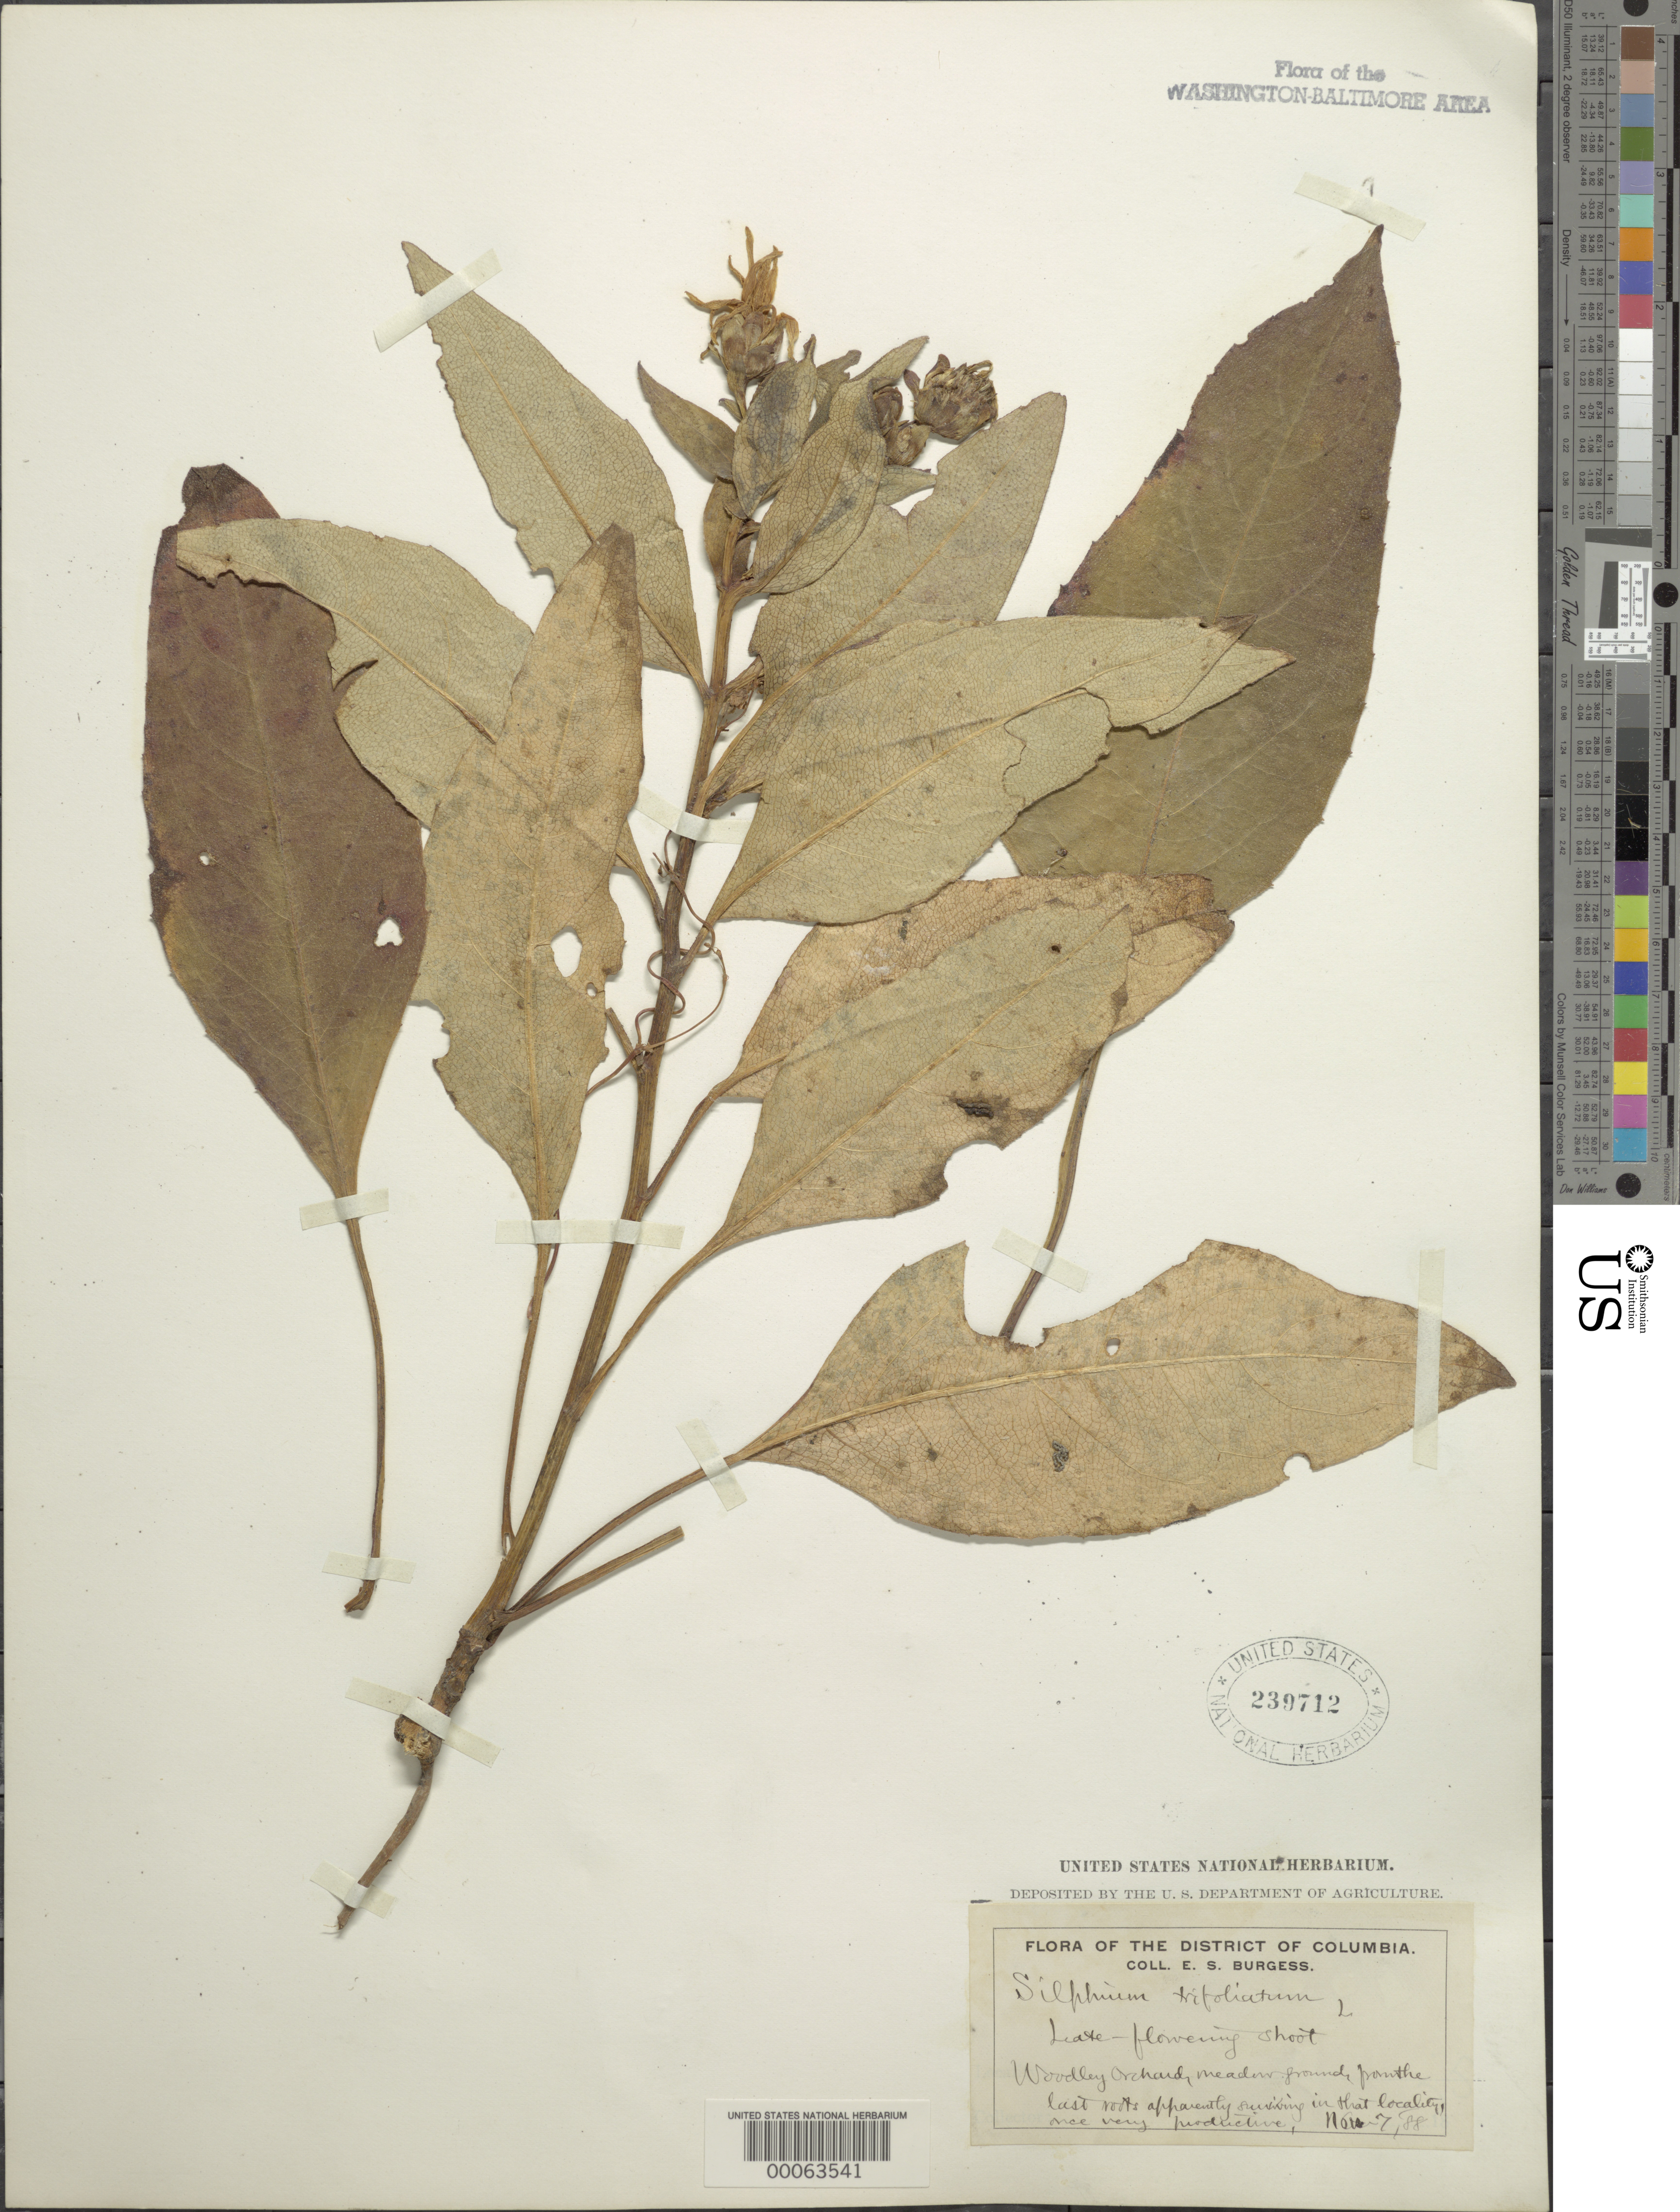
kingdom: Plantae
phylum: Tracheophyta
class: Magnoliopsida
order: Asterales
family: Asteraceae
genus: Silphium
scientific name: Silphium asteriscus var. trifoliatum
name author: (L.) Clevinger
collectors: E. Burgess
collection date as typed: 07 Nov 1888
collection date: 1888-11-07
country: United States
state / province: District of Columbia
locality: Woodley Orchard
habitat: Meadow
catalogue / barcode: US 239712